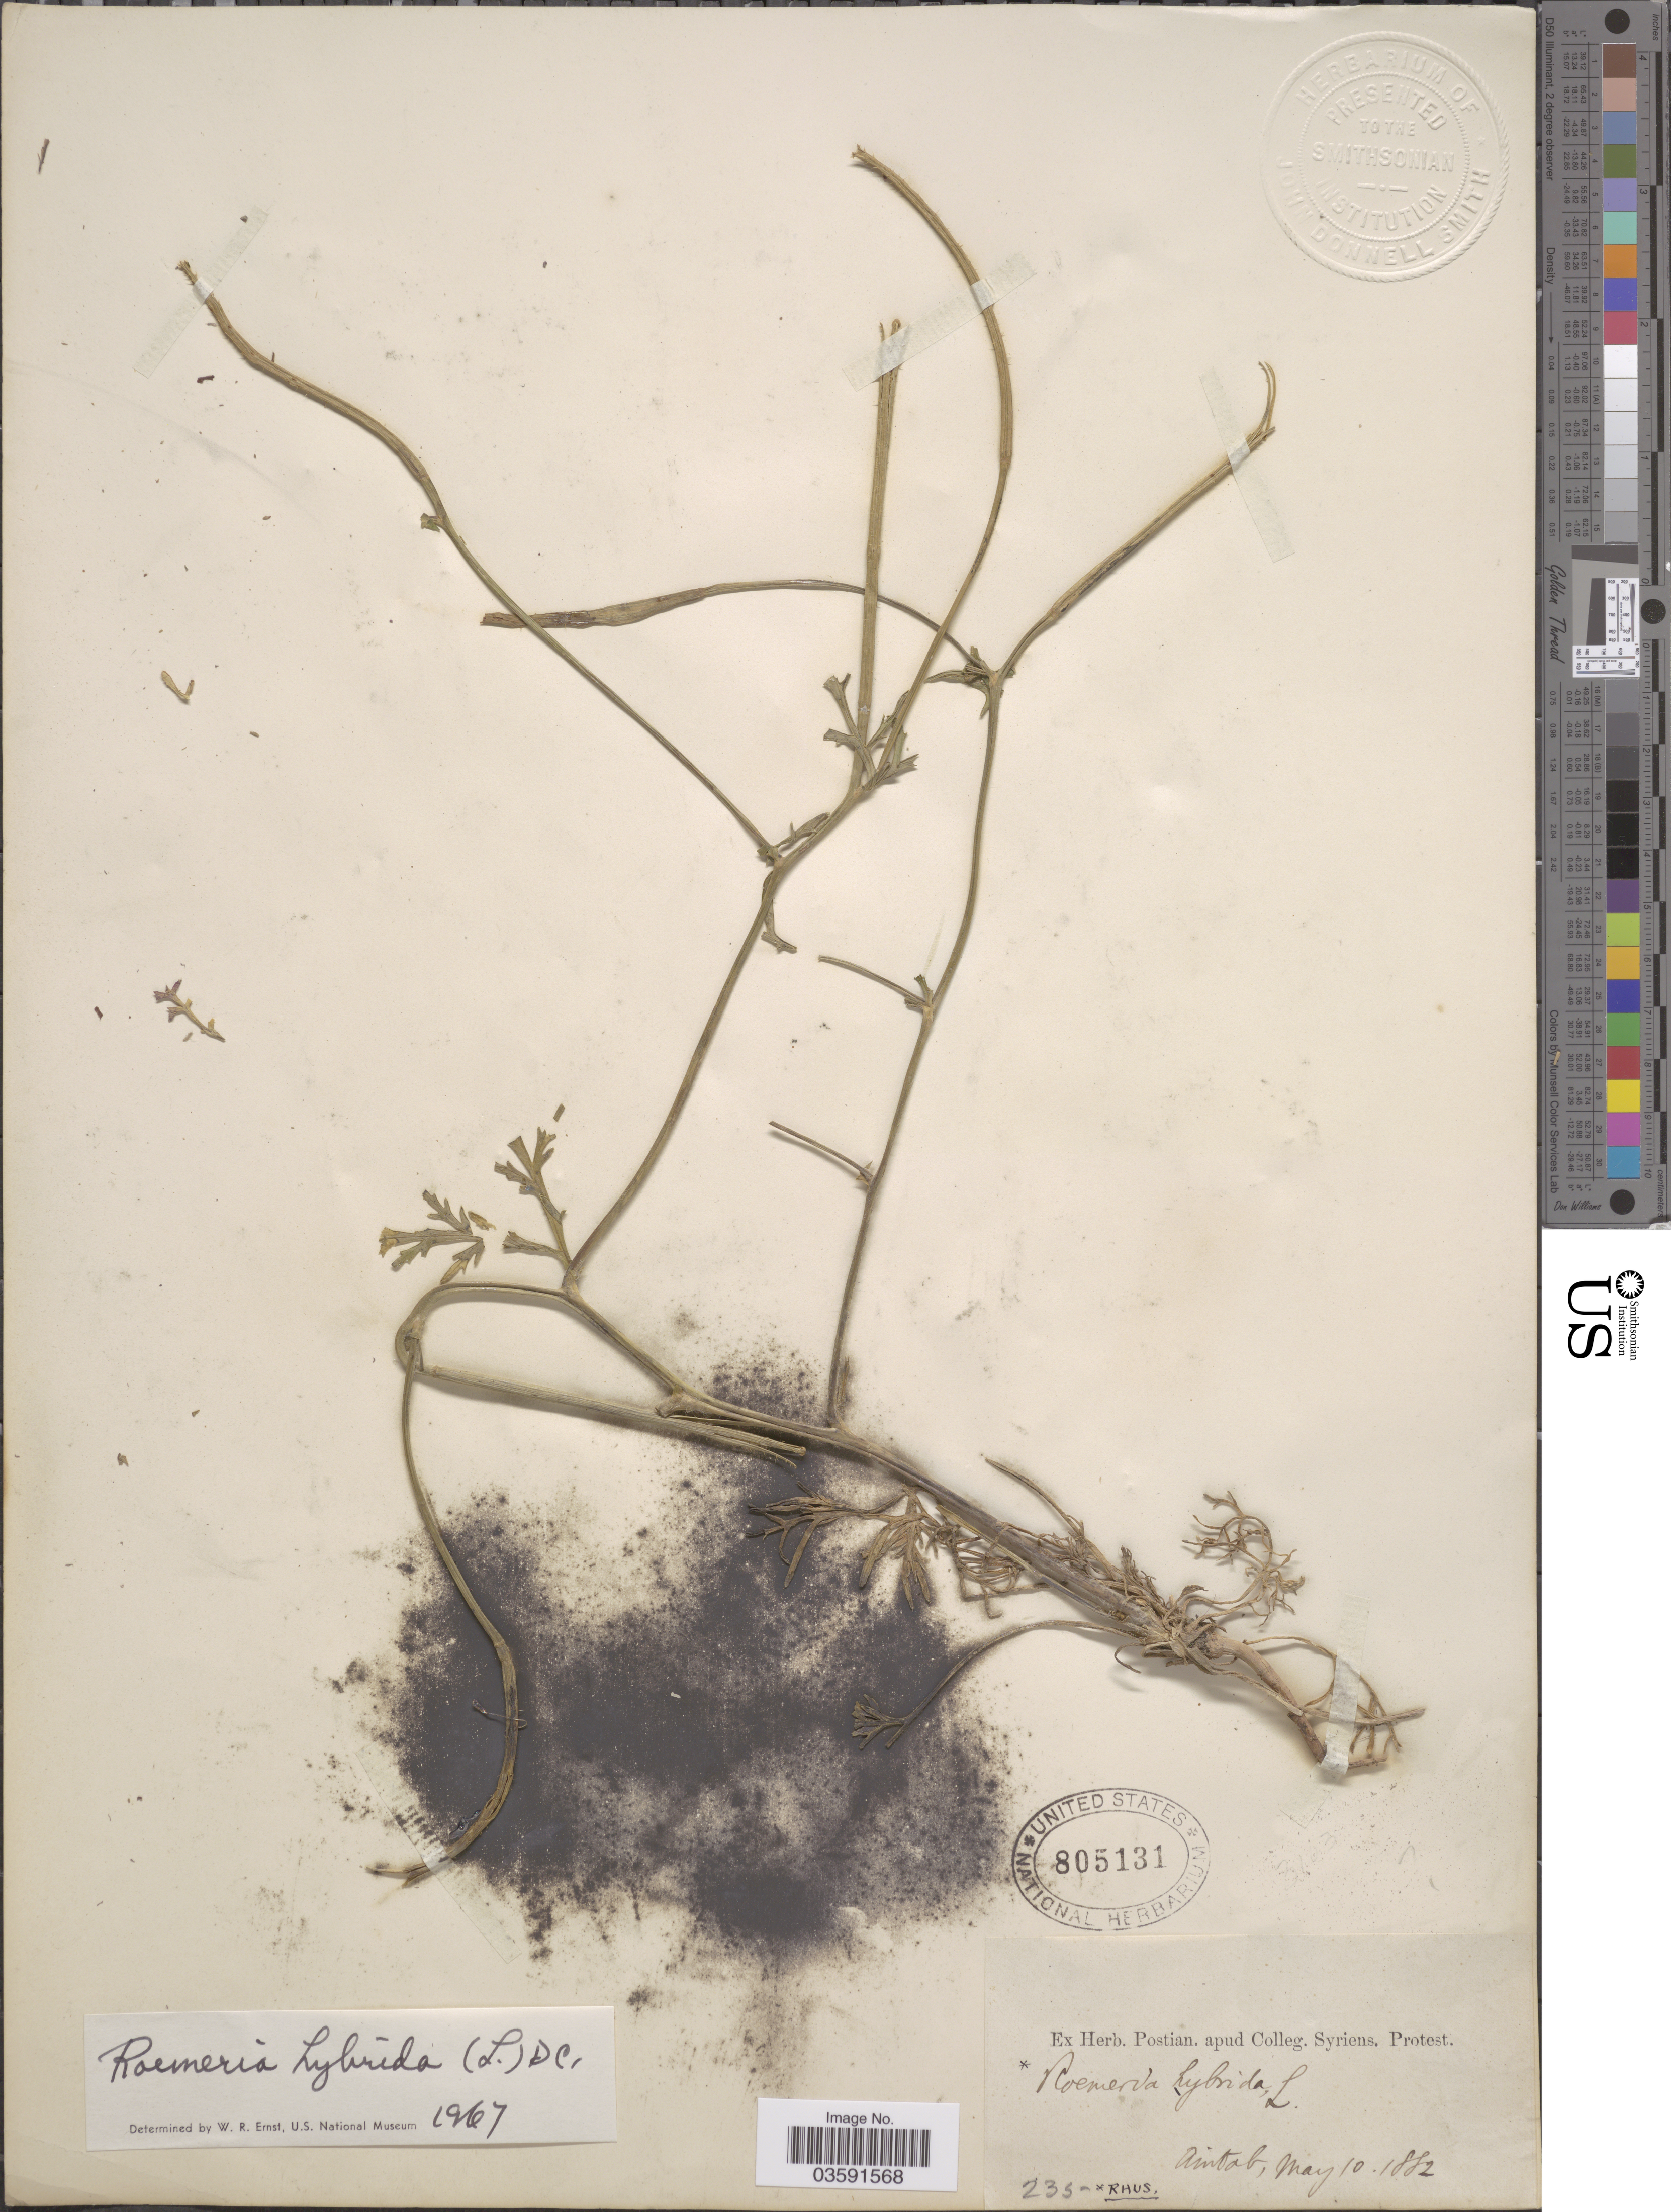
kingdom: Plantae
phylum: Tracheophyta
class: Magnoliopsida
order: Ranunculales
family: Papaveraceae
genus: Papaver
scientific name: Papaver dodecandrum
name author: (Forssk.) Medik.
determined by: Strong, M. T., (US), Smithsonian Institution - National Museum of Natural History (UNITED STATES)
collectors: ex herb. Postian. apud Colleg. Syriens. Protest. USE "Fannie P. A. Shepard" (10308853) AS PRIMARY COLLECTOR INSTEAD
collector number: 235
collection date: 1882-05-10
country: Turkey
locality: Aintab.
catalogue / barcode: US 805131